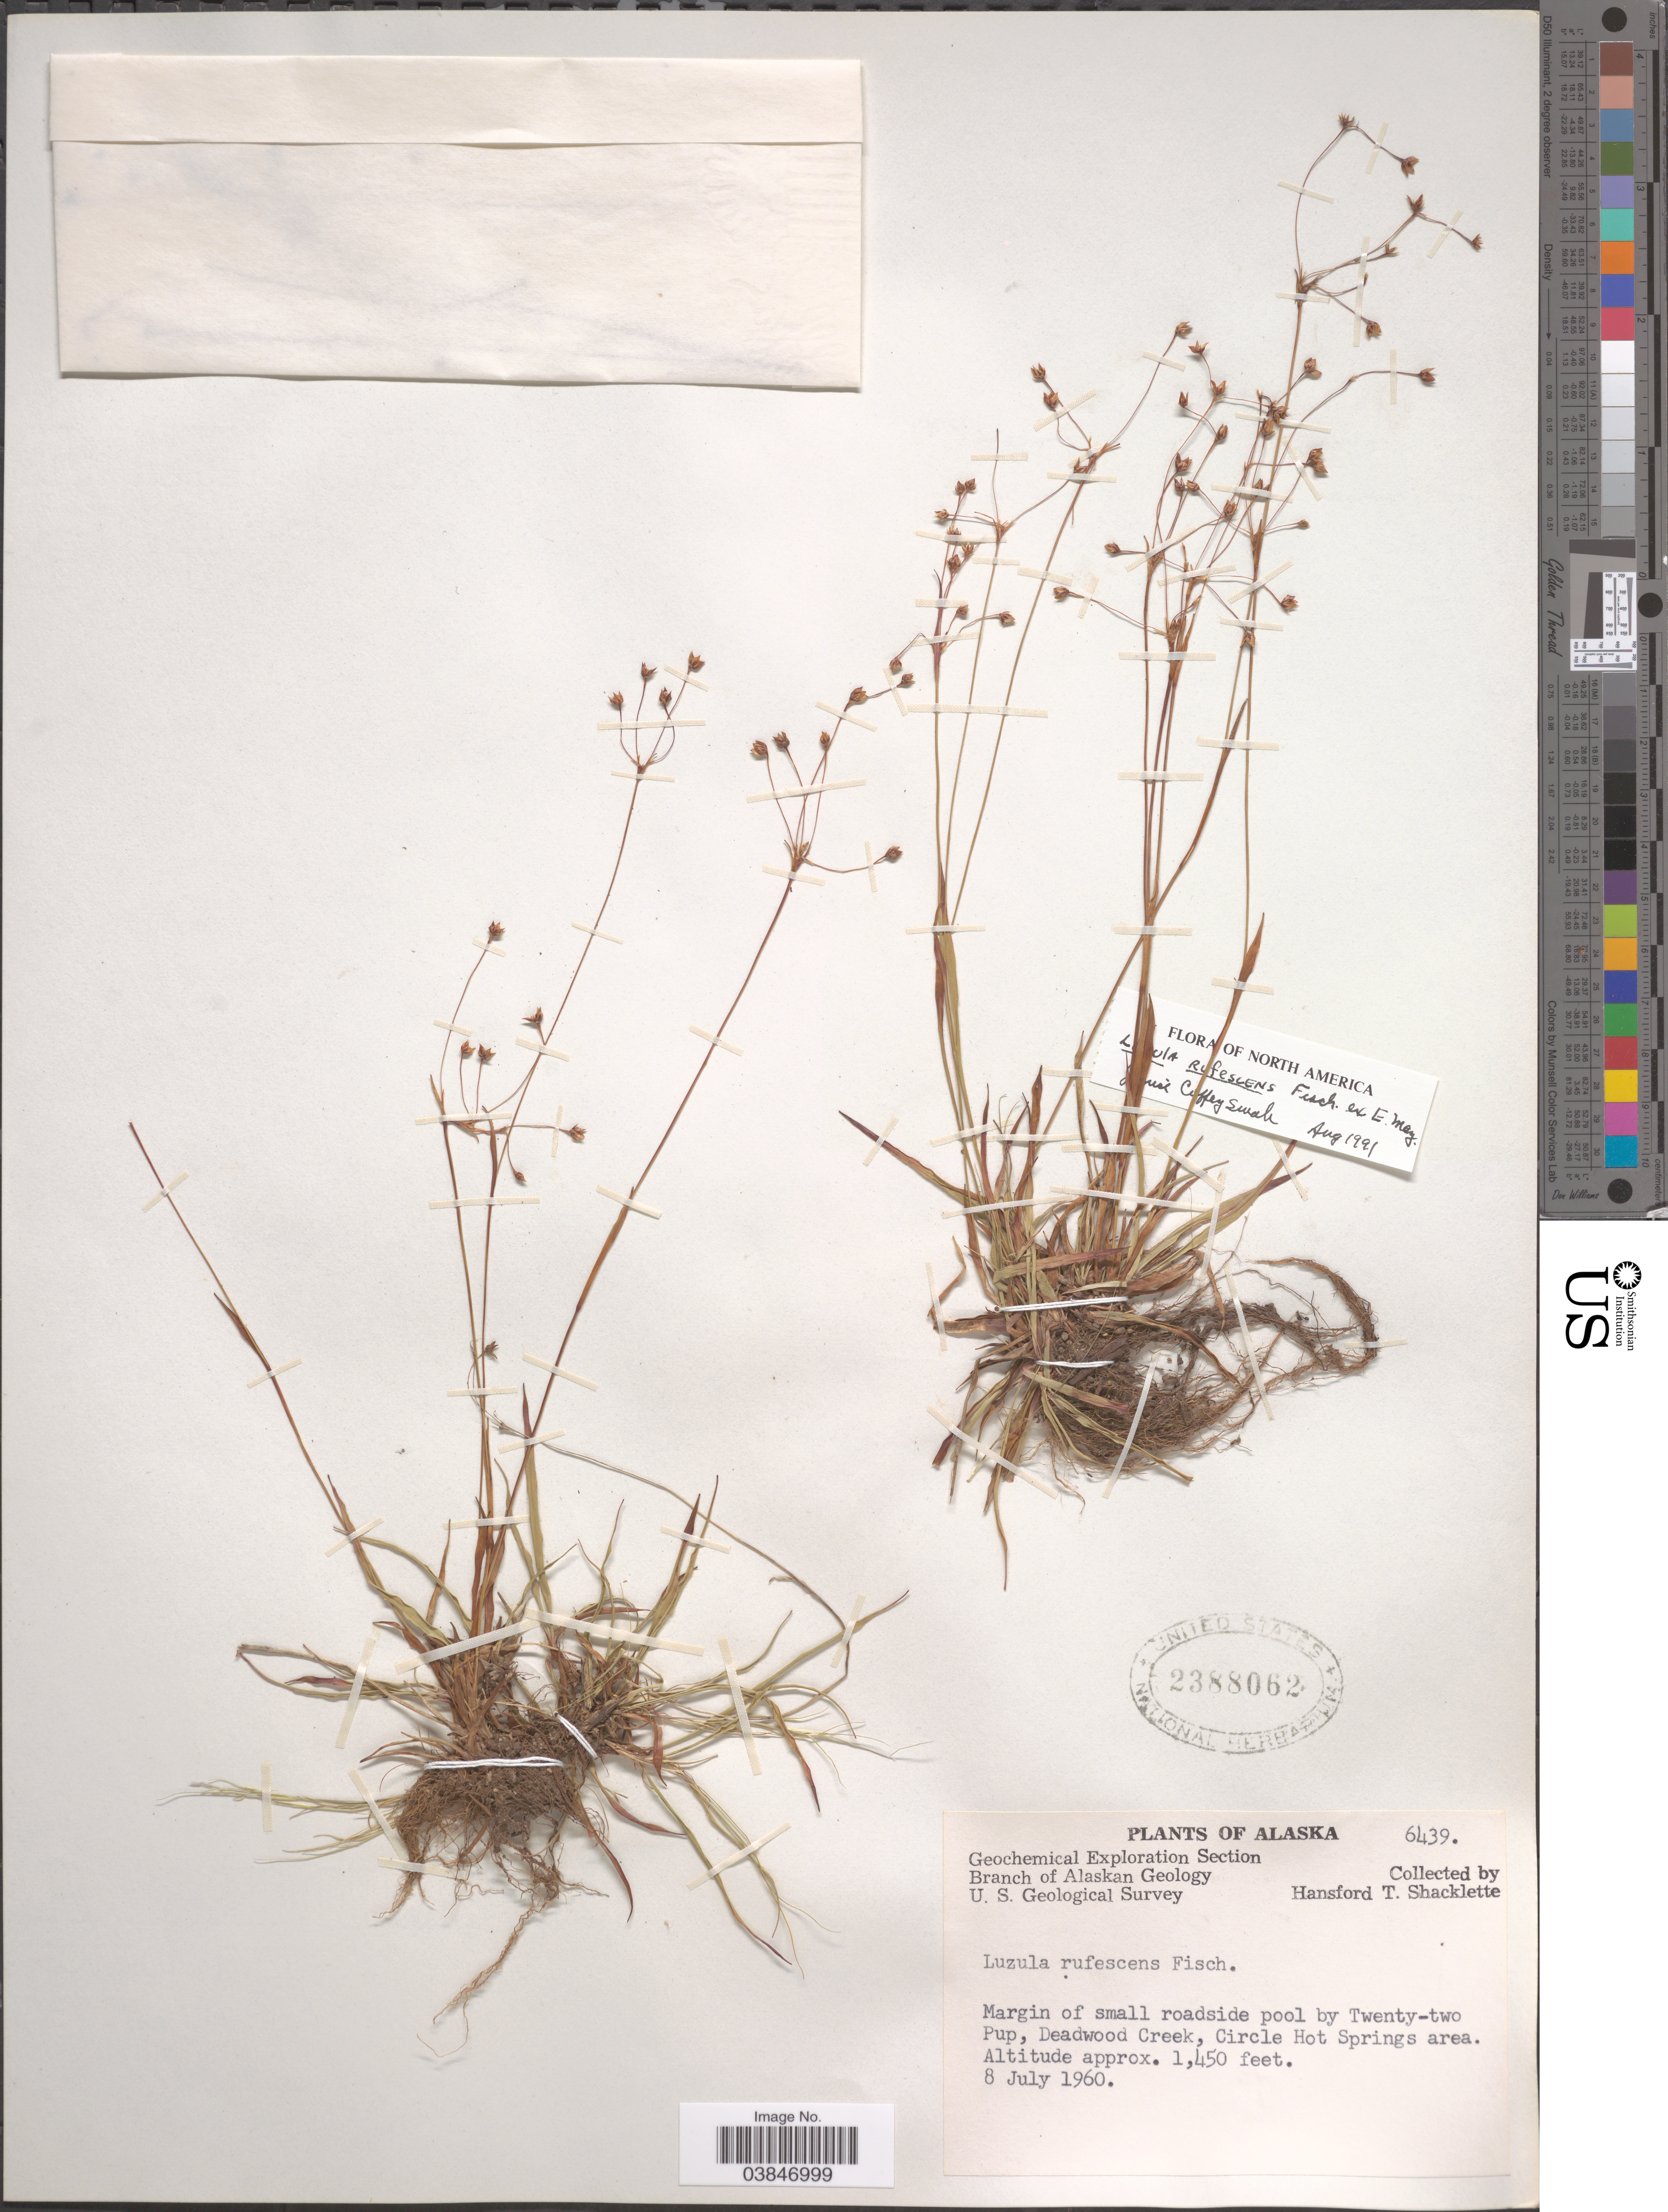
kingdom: Plantae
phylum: Tracheophyta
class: Liliopsida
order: Poales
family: Juncaceae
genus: Luzula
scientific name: Luzula rufescens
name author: Fisch. ex E. Mey.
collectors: H. Shacklette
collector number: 6439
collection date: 1960-07-08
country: United States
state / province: Alaska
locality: Twenty-two Pup, Deadwood Creek, Circle Hot Springs area.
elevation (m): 442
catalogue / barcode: US 2388062